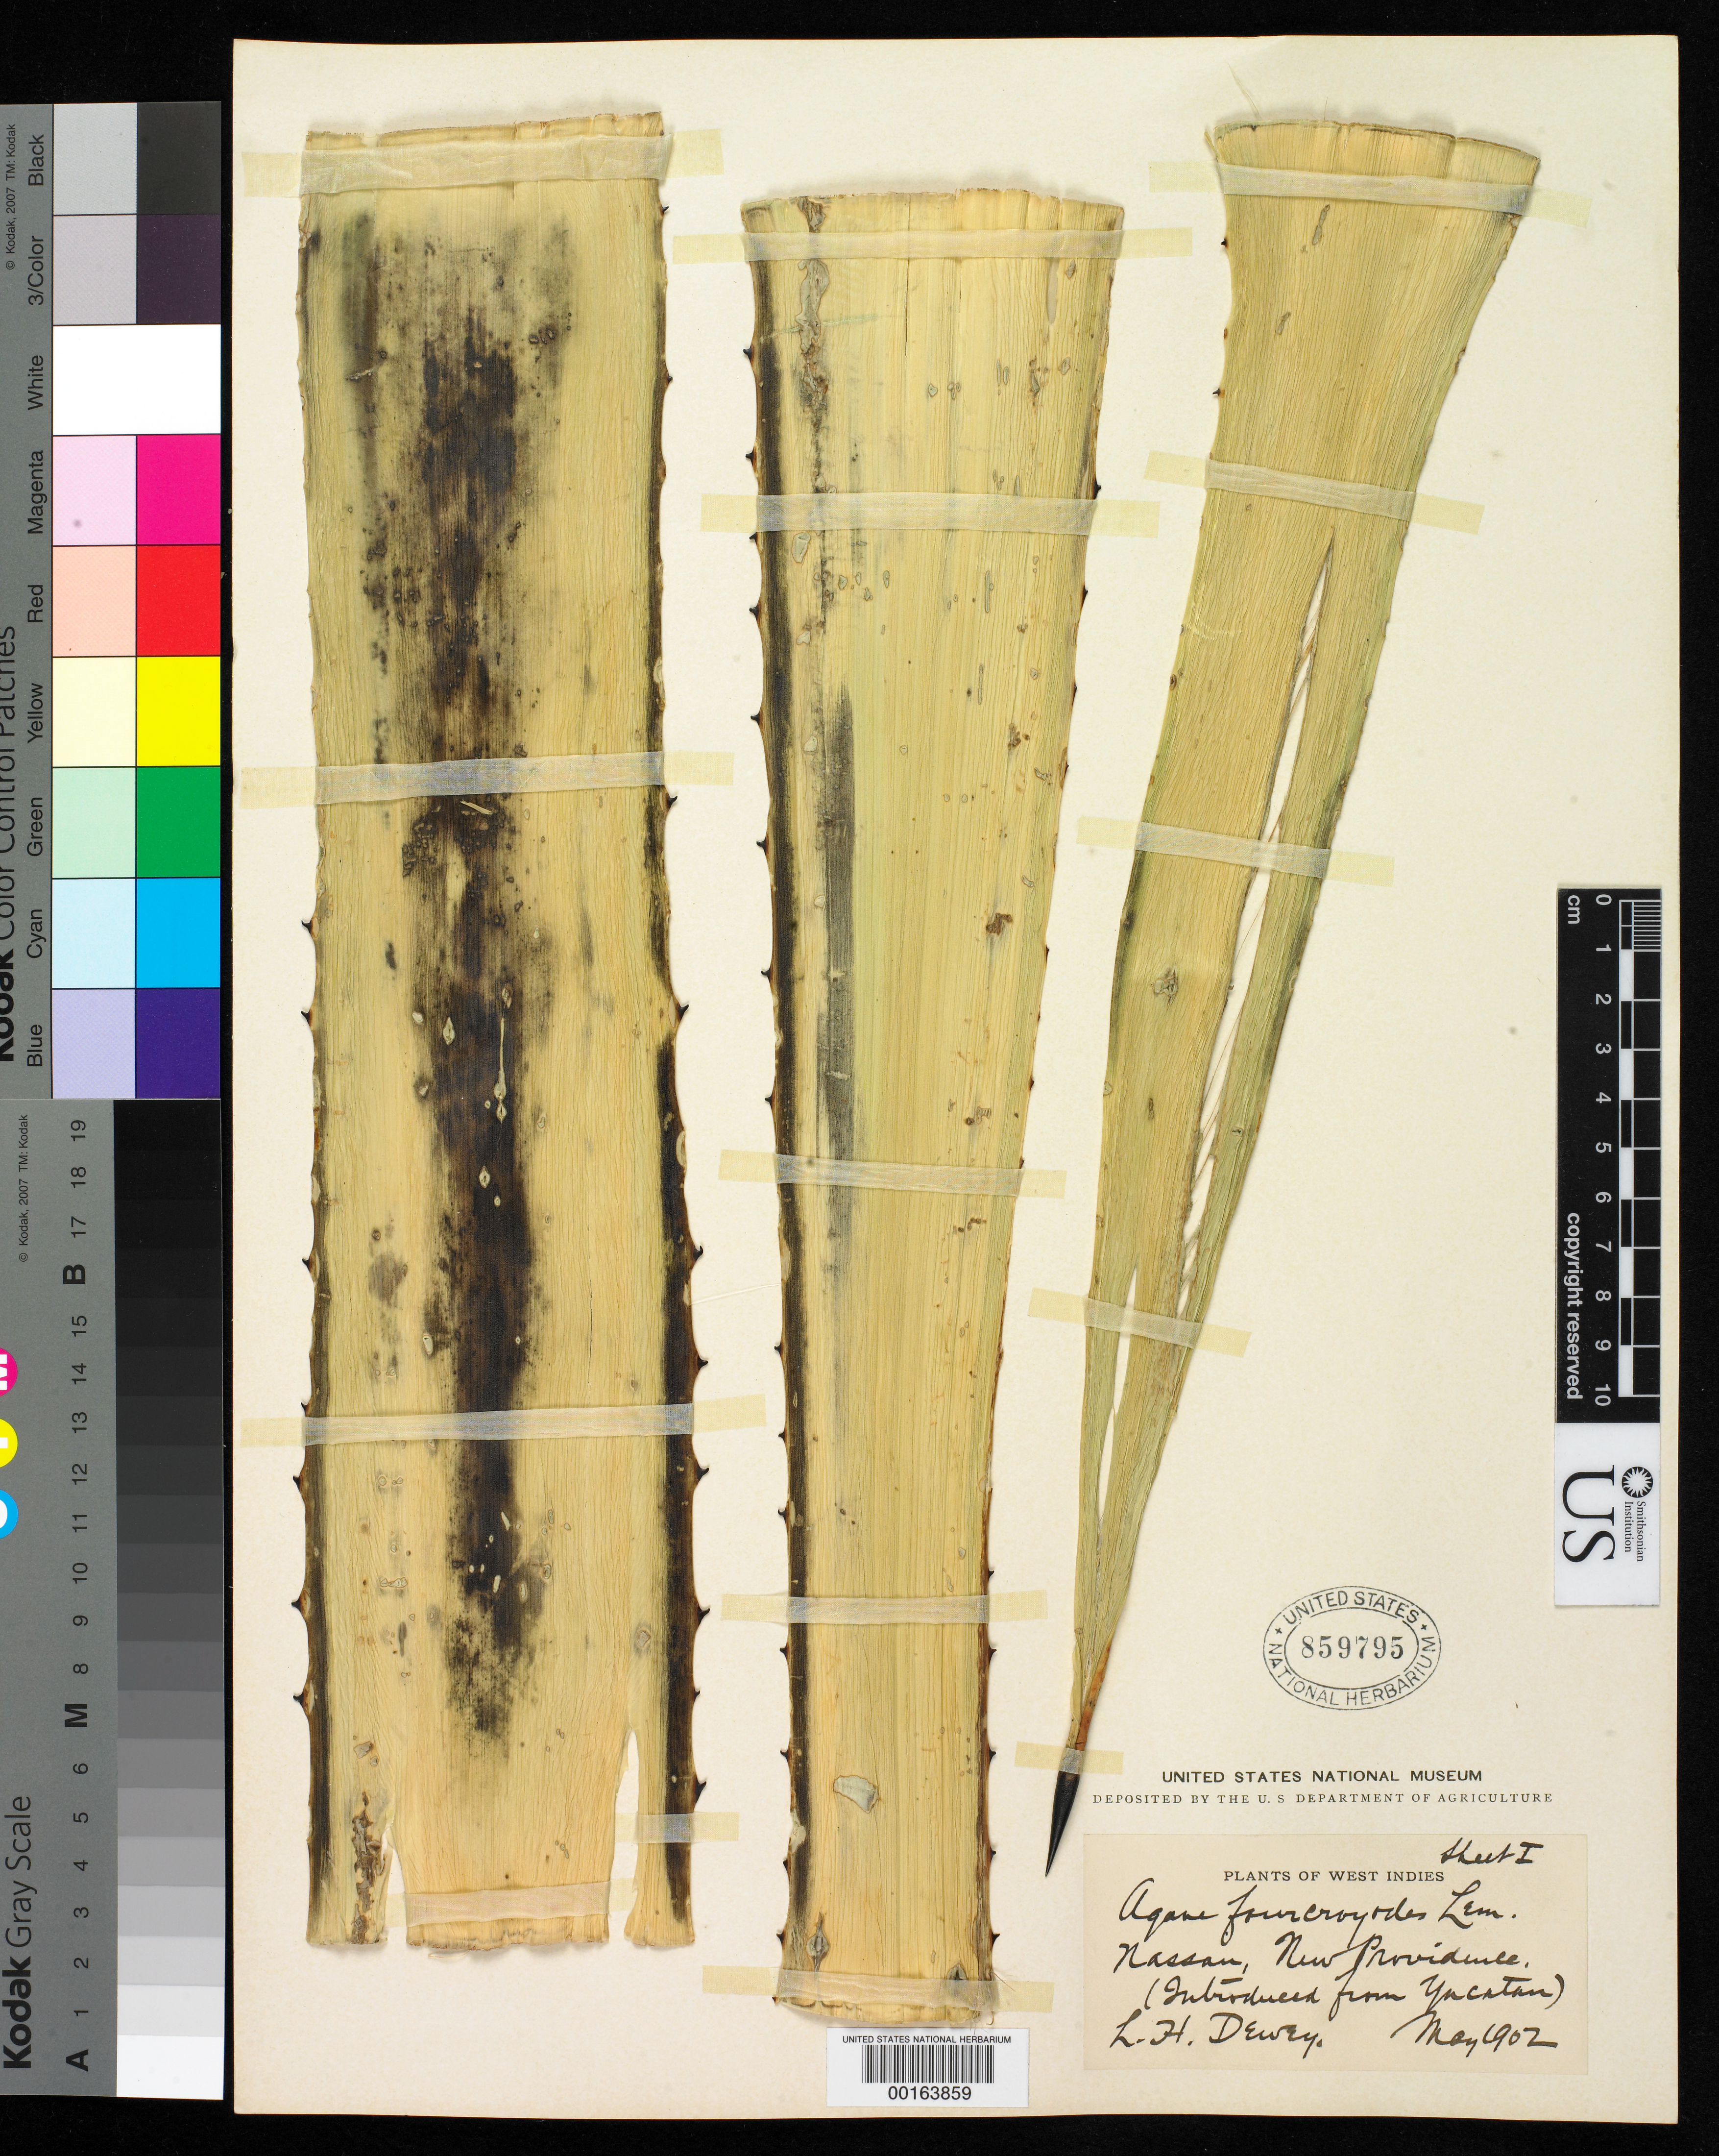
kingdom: Plantae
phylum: Tracheophyta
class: Liliopsida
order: Asparagales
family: Asparagaceae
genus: Agave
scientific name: Agave fourcroydes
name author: Lem.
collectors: L. H. Dewey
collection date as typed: May 1902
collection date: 1902-05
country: Bahamas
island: New Providence Island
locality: Nassau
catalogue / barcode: US 859795